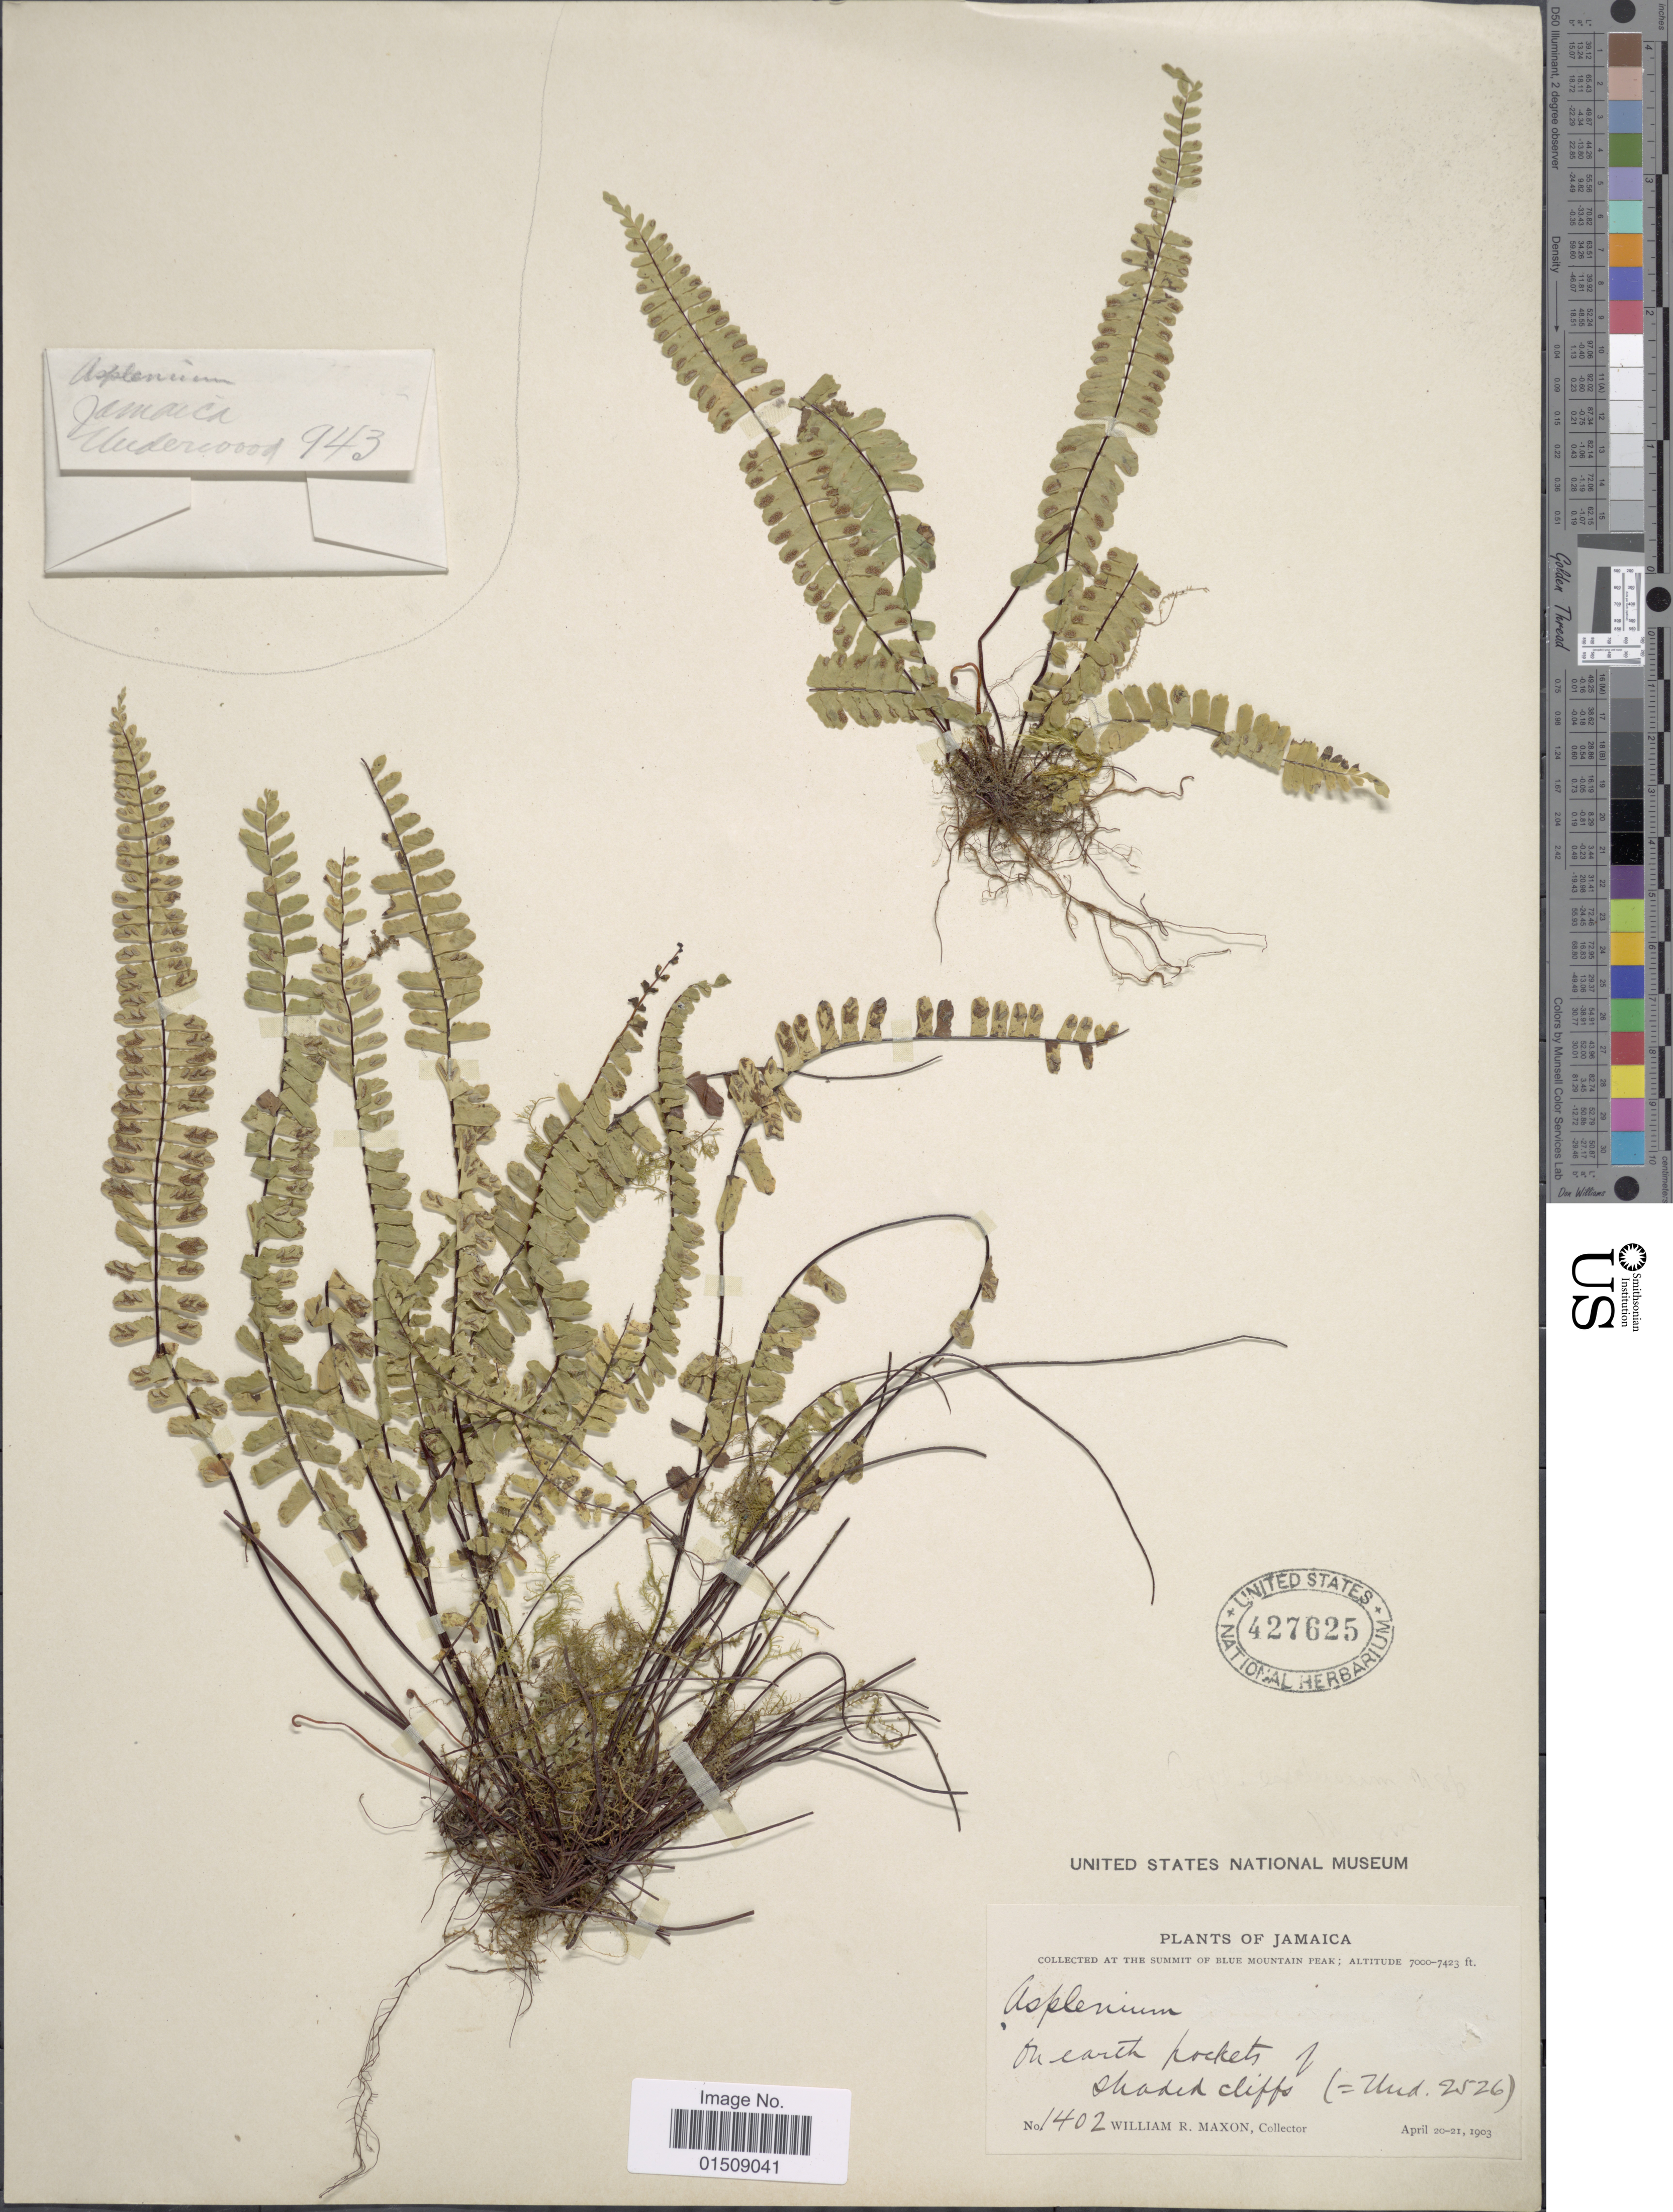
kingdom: Plantae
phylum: Tracheophyta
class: Polypodiopsida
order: Polypodiales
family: Aspleniaceae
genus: Asplenium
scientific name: Asplenium monanthes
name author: L.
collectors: W. R. Maxon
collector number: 1402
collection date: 1903-04-20/1903-04-21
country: Jamaica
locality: At the summit of Blue Mountain Peak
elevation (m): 2134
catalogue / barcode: US 427625